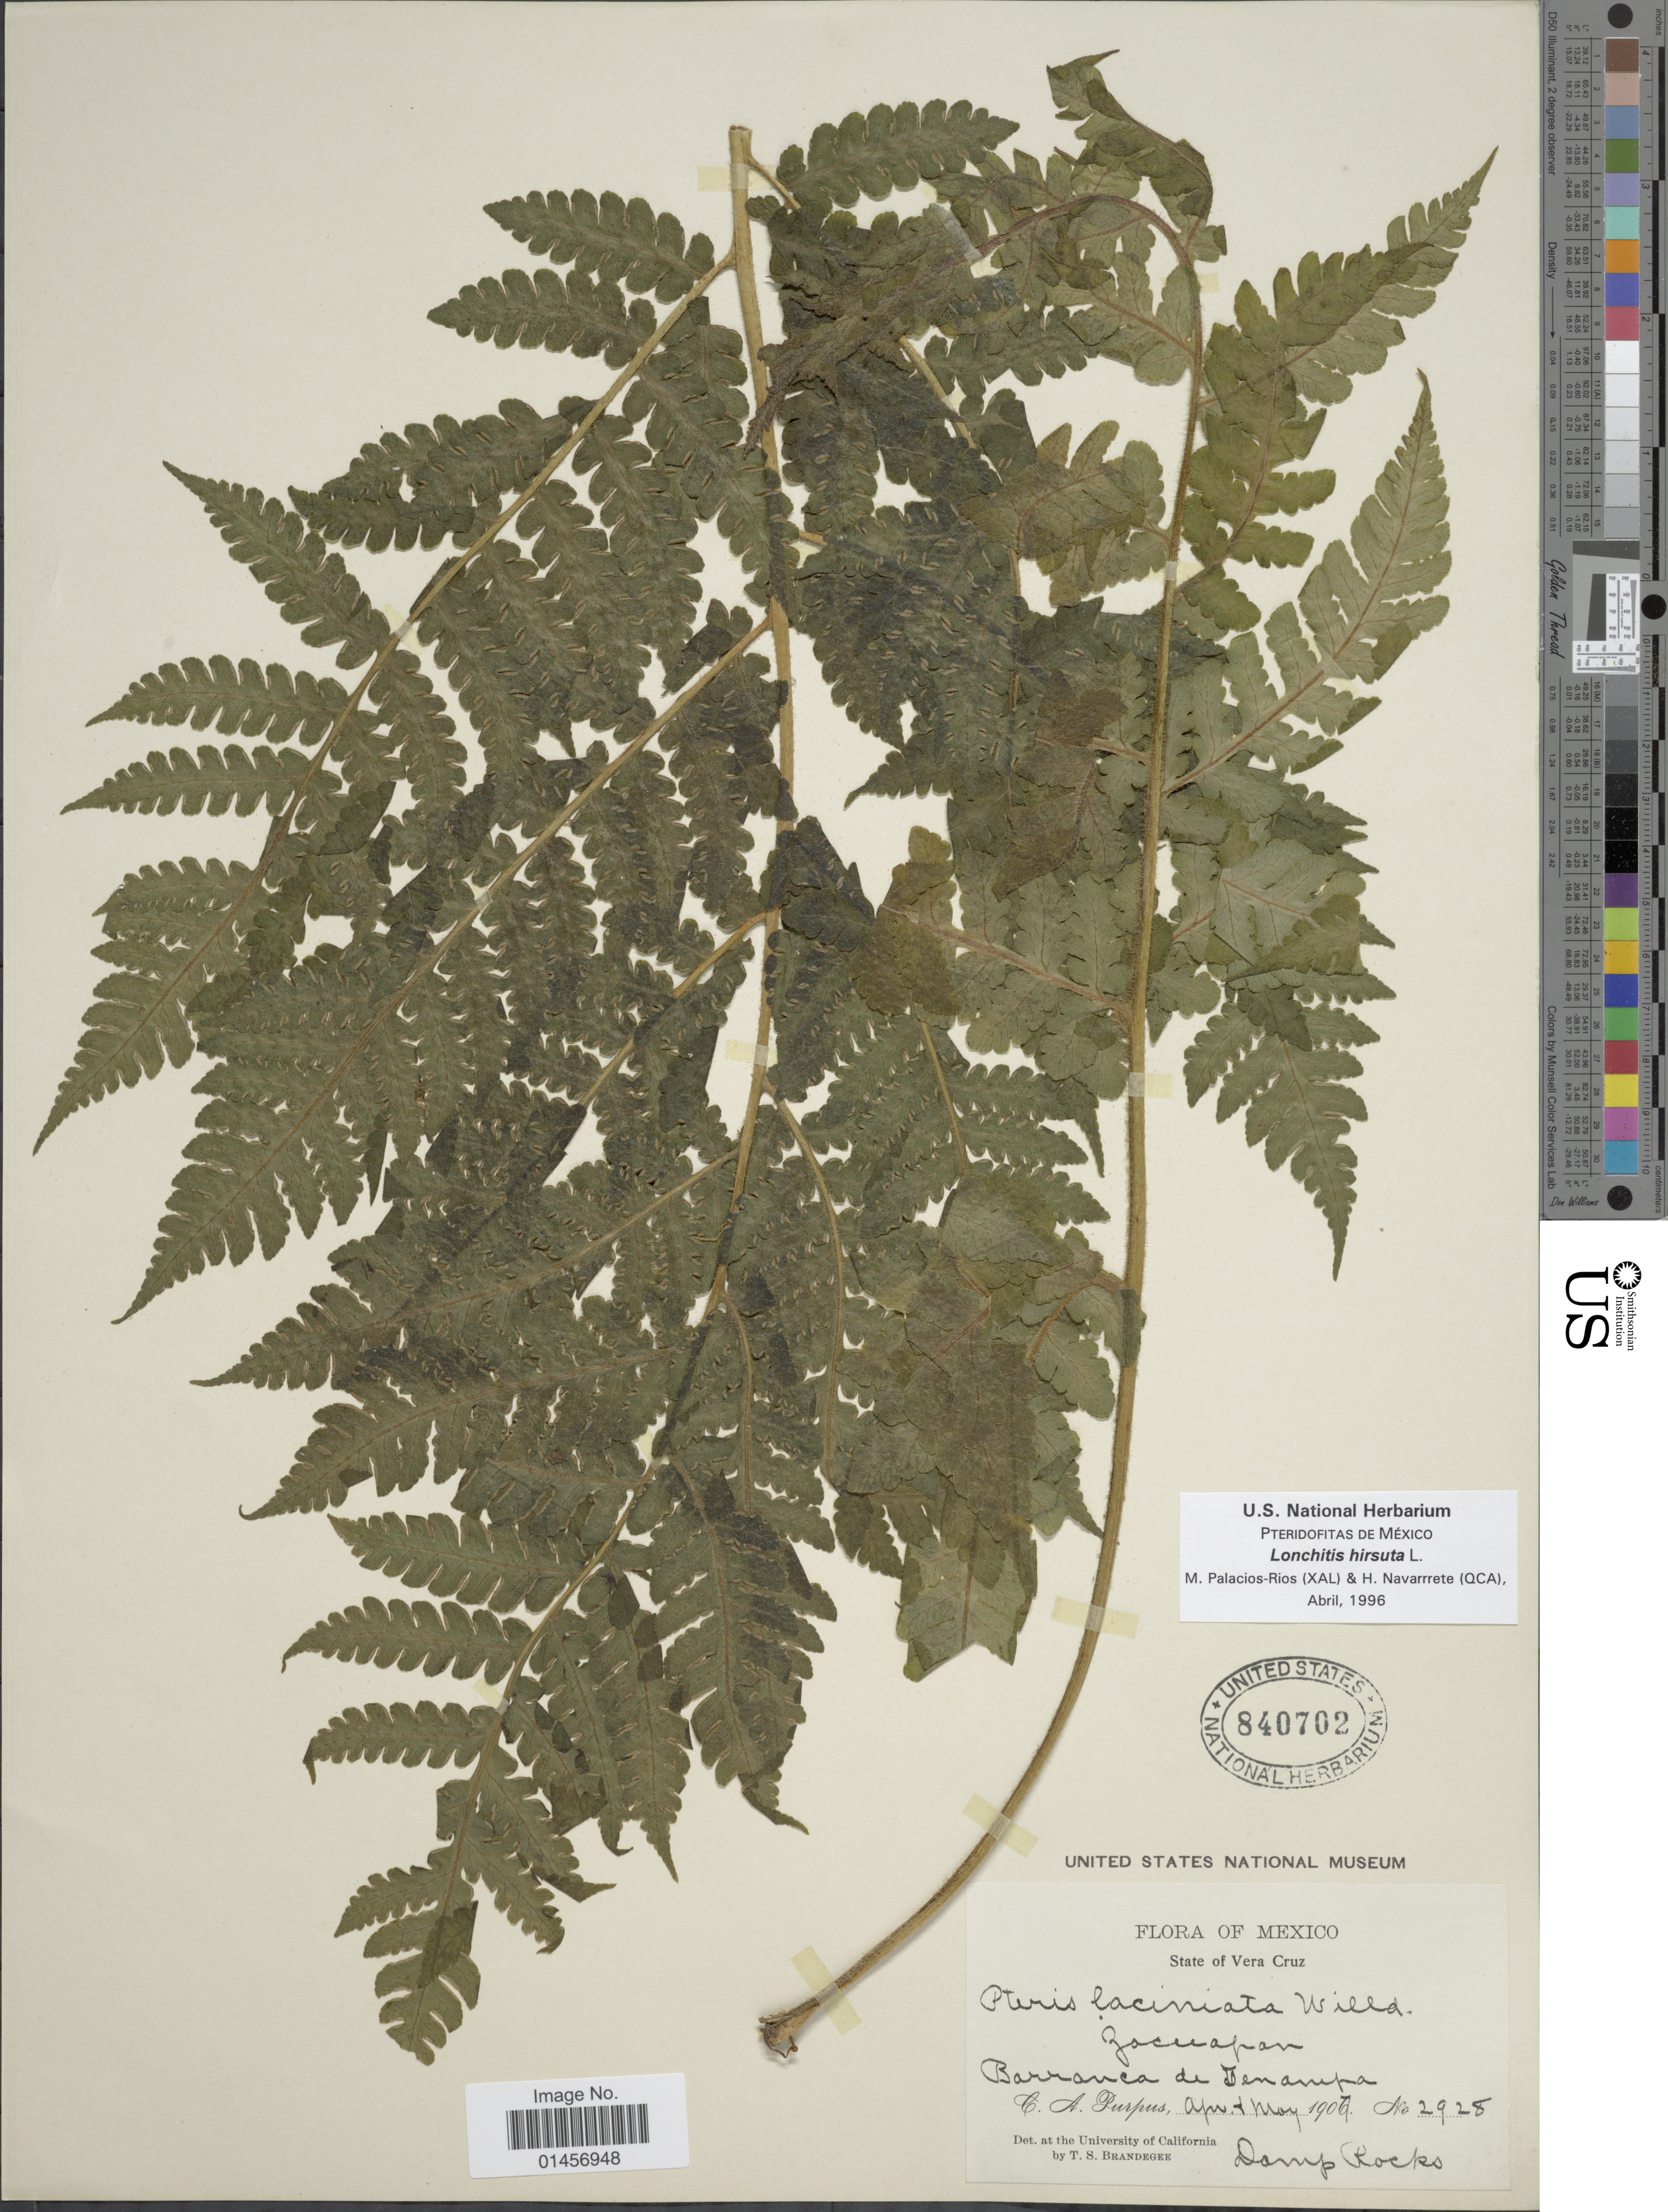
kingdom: Plantae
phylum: Tracheophyta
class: Polypodiopsida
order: Polypodiales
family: Lonchitidaceae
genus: Lonchitis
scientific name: Lonchitis hirsuta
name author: L.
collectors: C. A. Purpus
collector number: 2925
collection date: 1906-04/1906-05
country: Mexico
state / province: Veracruz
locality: Barranca de Tenampa, Zacuapan. Vera Cruz.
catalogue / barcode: US 840702